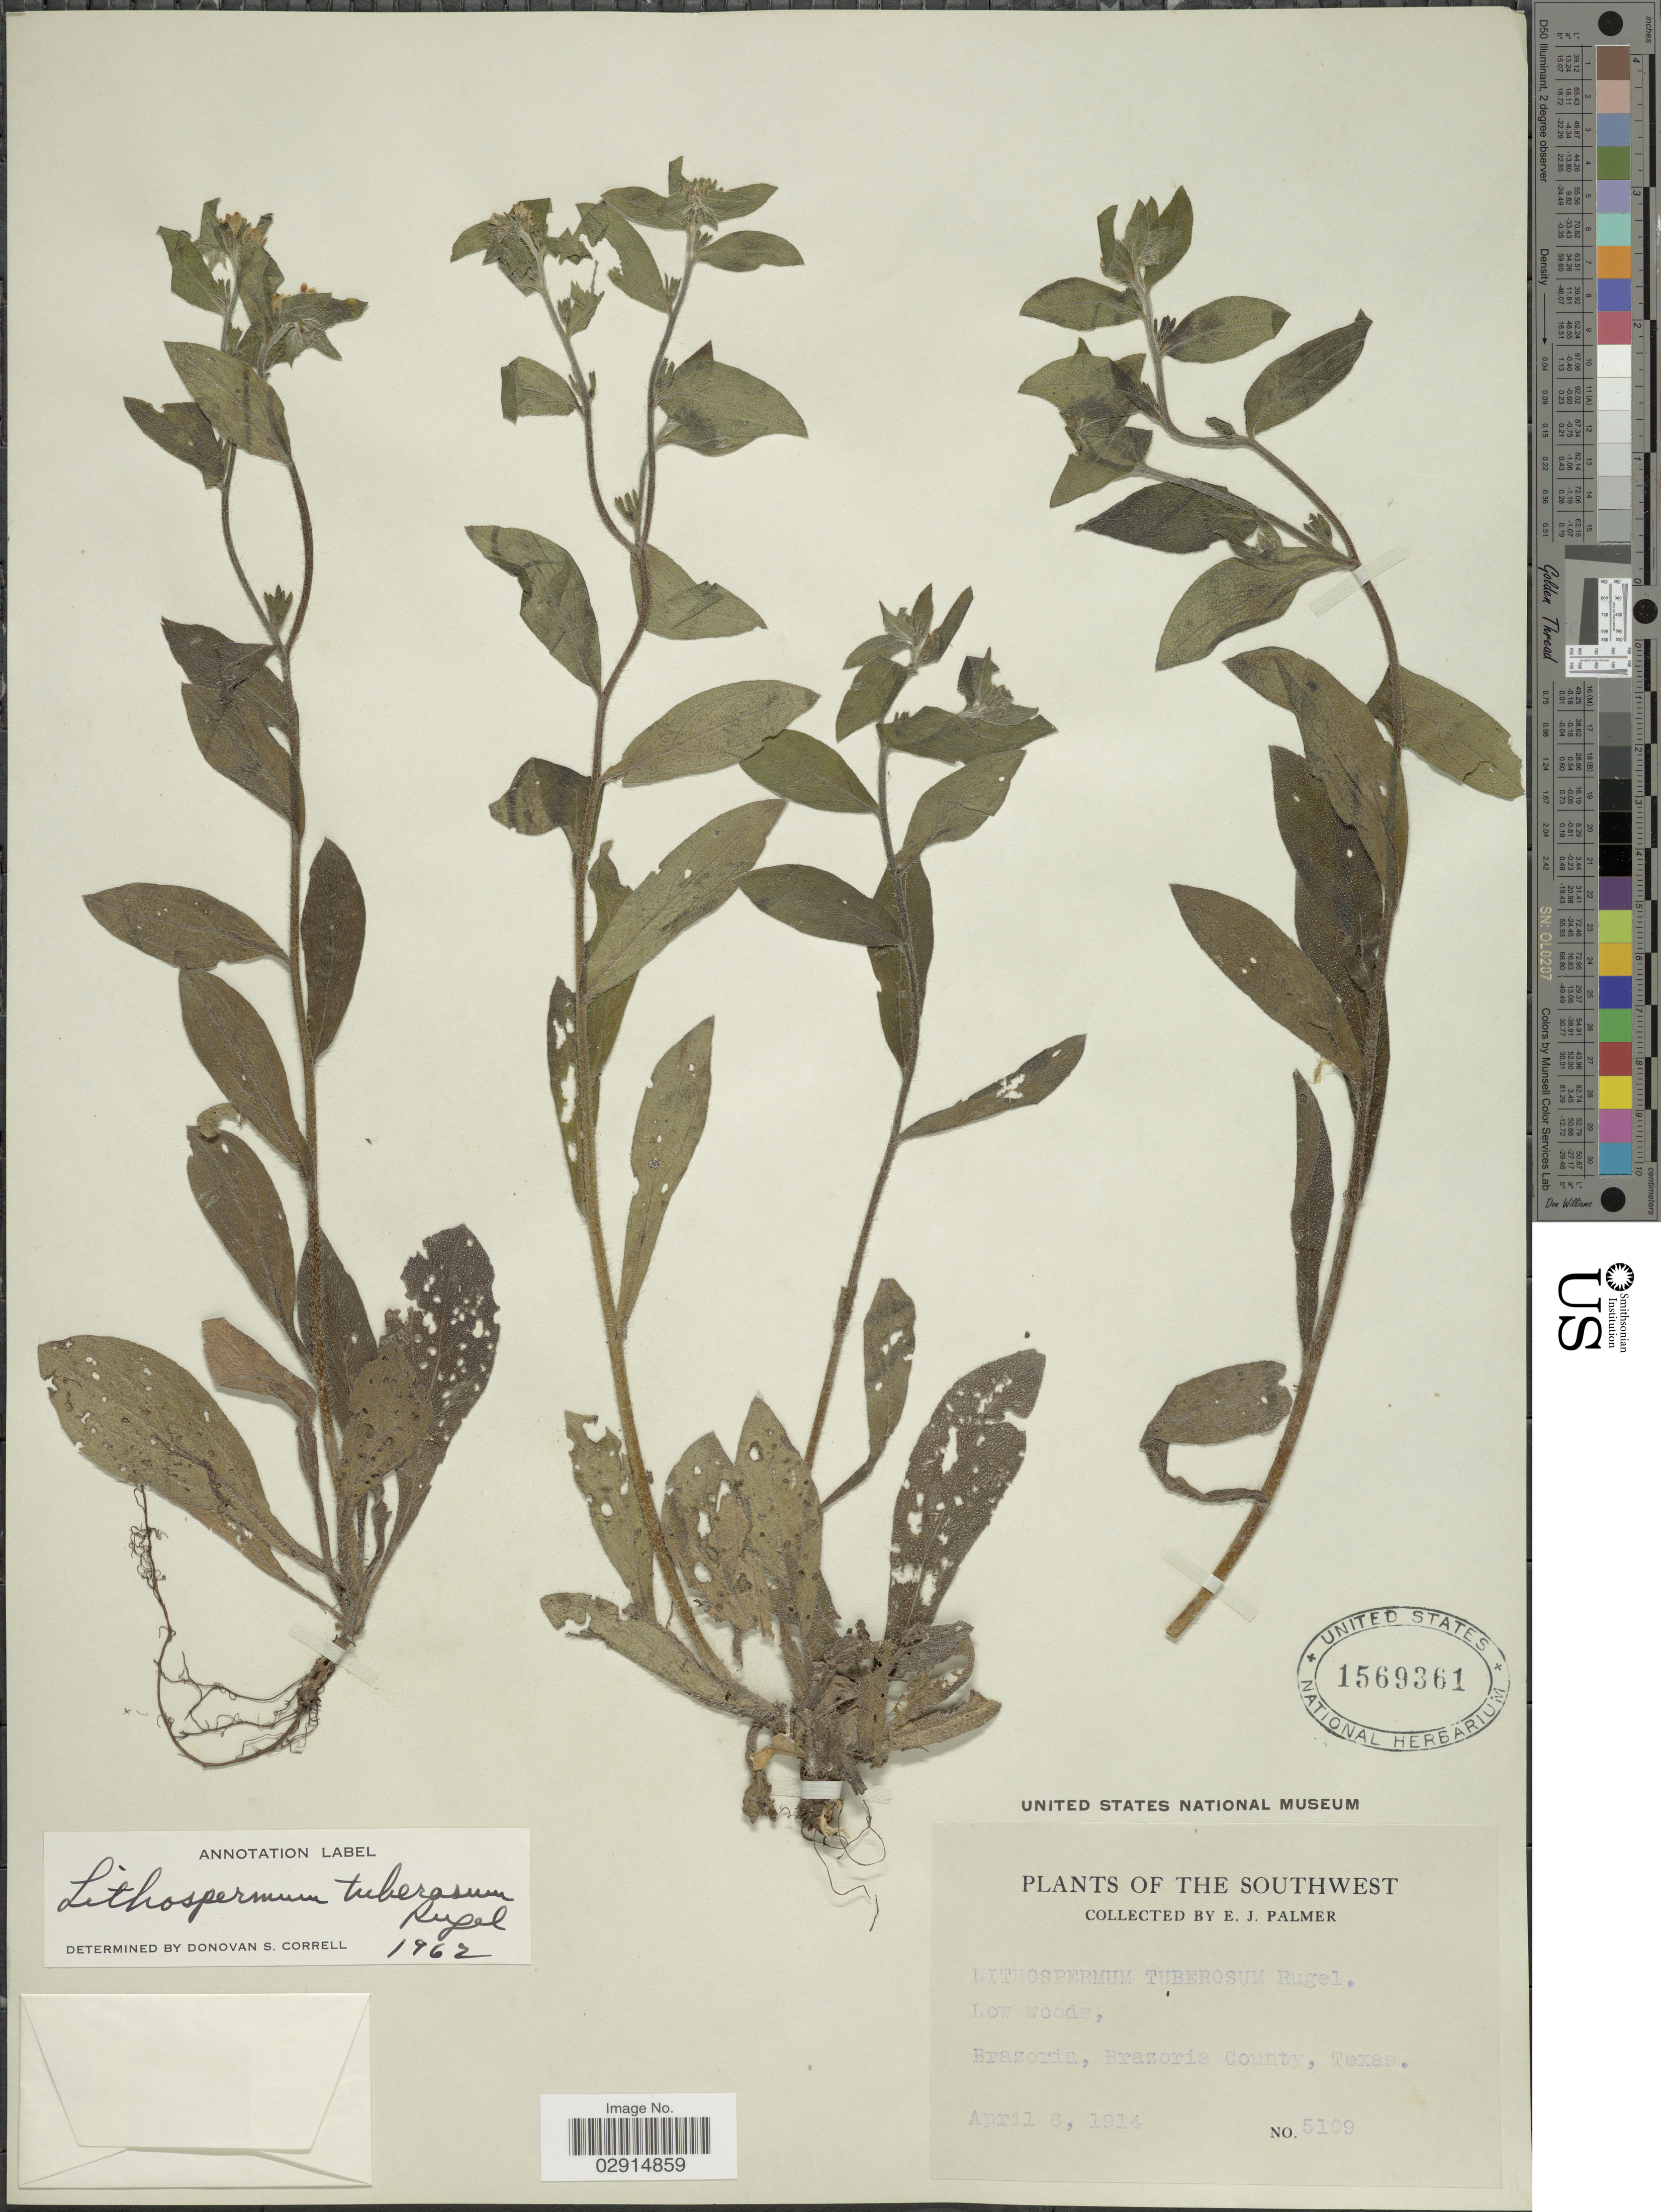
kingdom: Plantae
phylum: Tracheophyta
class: Magnoliopsida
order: Boraginales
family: Boraginaceae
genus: Lithospermum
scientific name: Lithospermum tuberosum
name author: Rugel ex DC.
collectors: E. J. Palmer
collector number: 5109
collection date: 1914-04-06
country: United States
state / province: Texas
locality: Low woods, Brazoria, Brazoria County, The Southwest.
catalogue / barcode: US 1569361